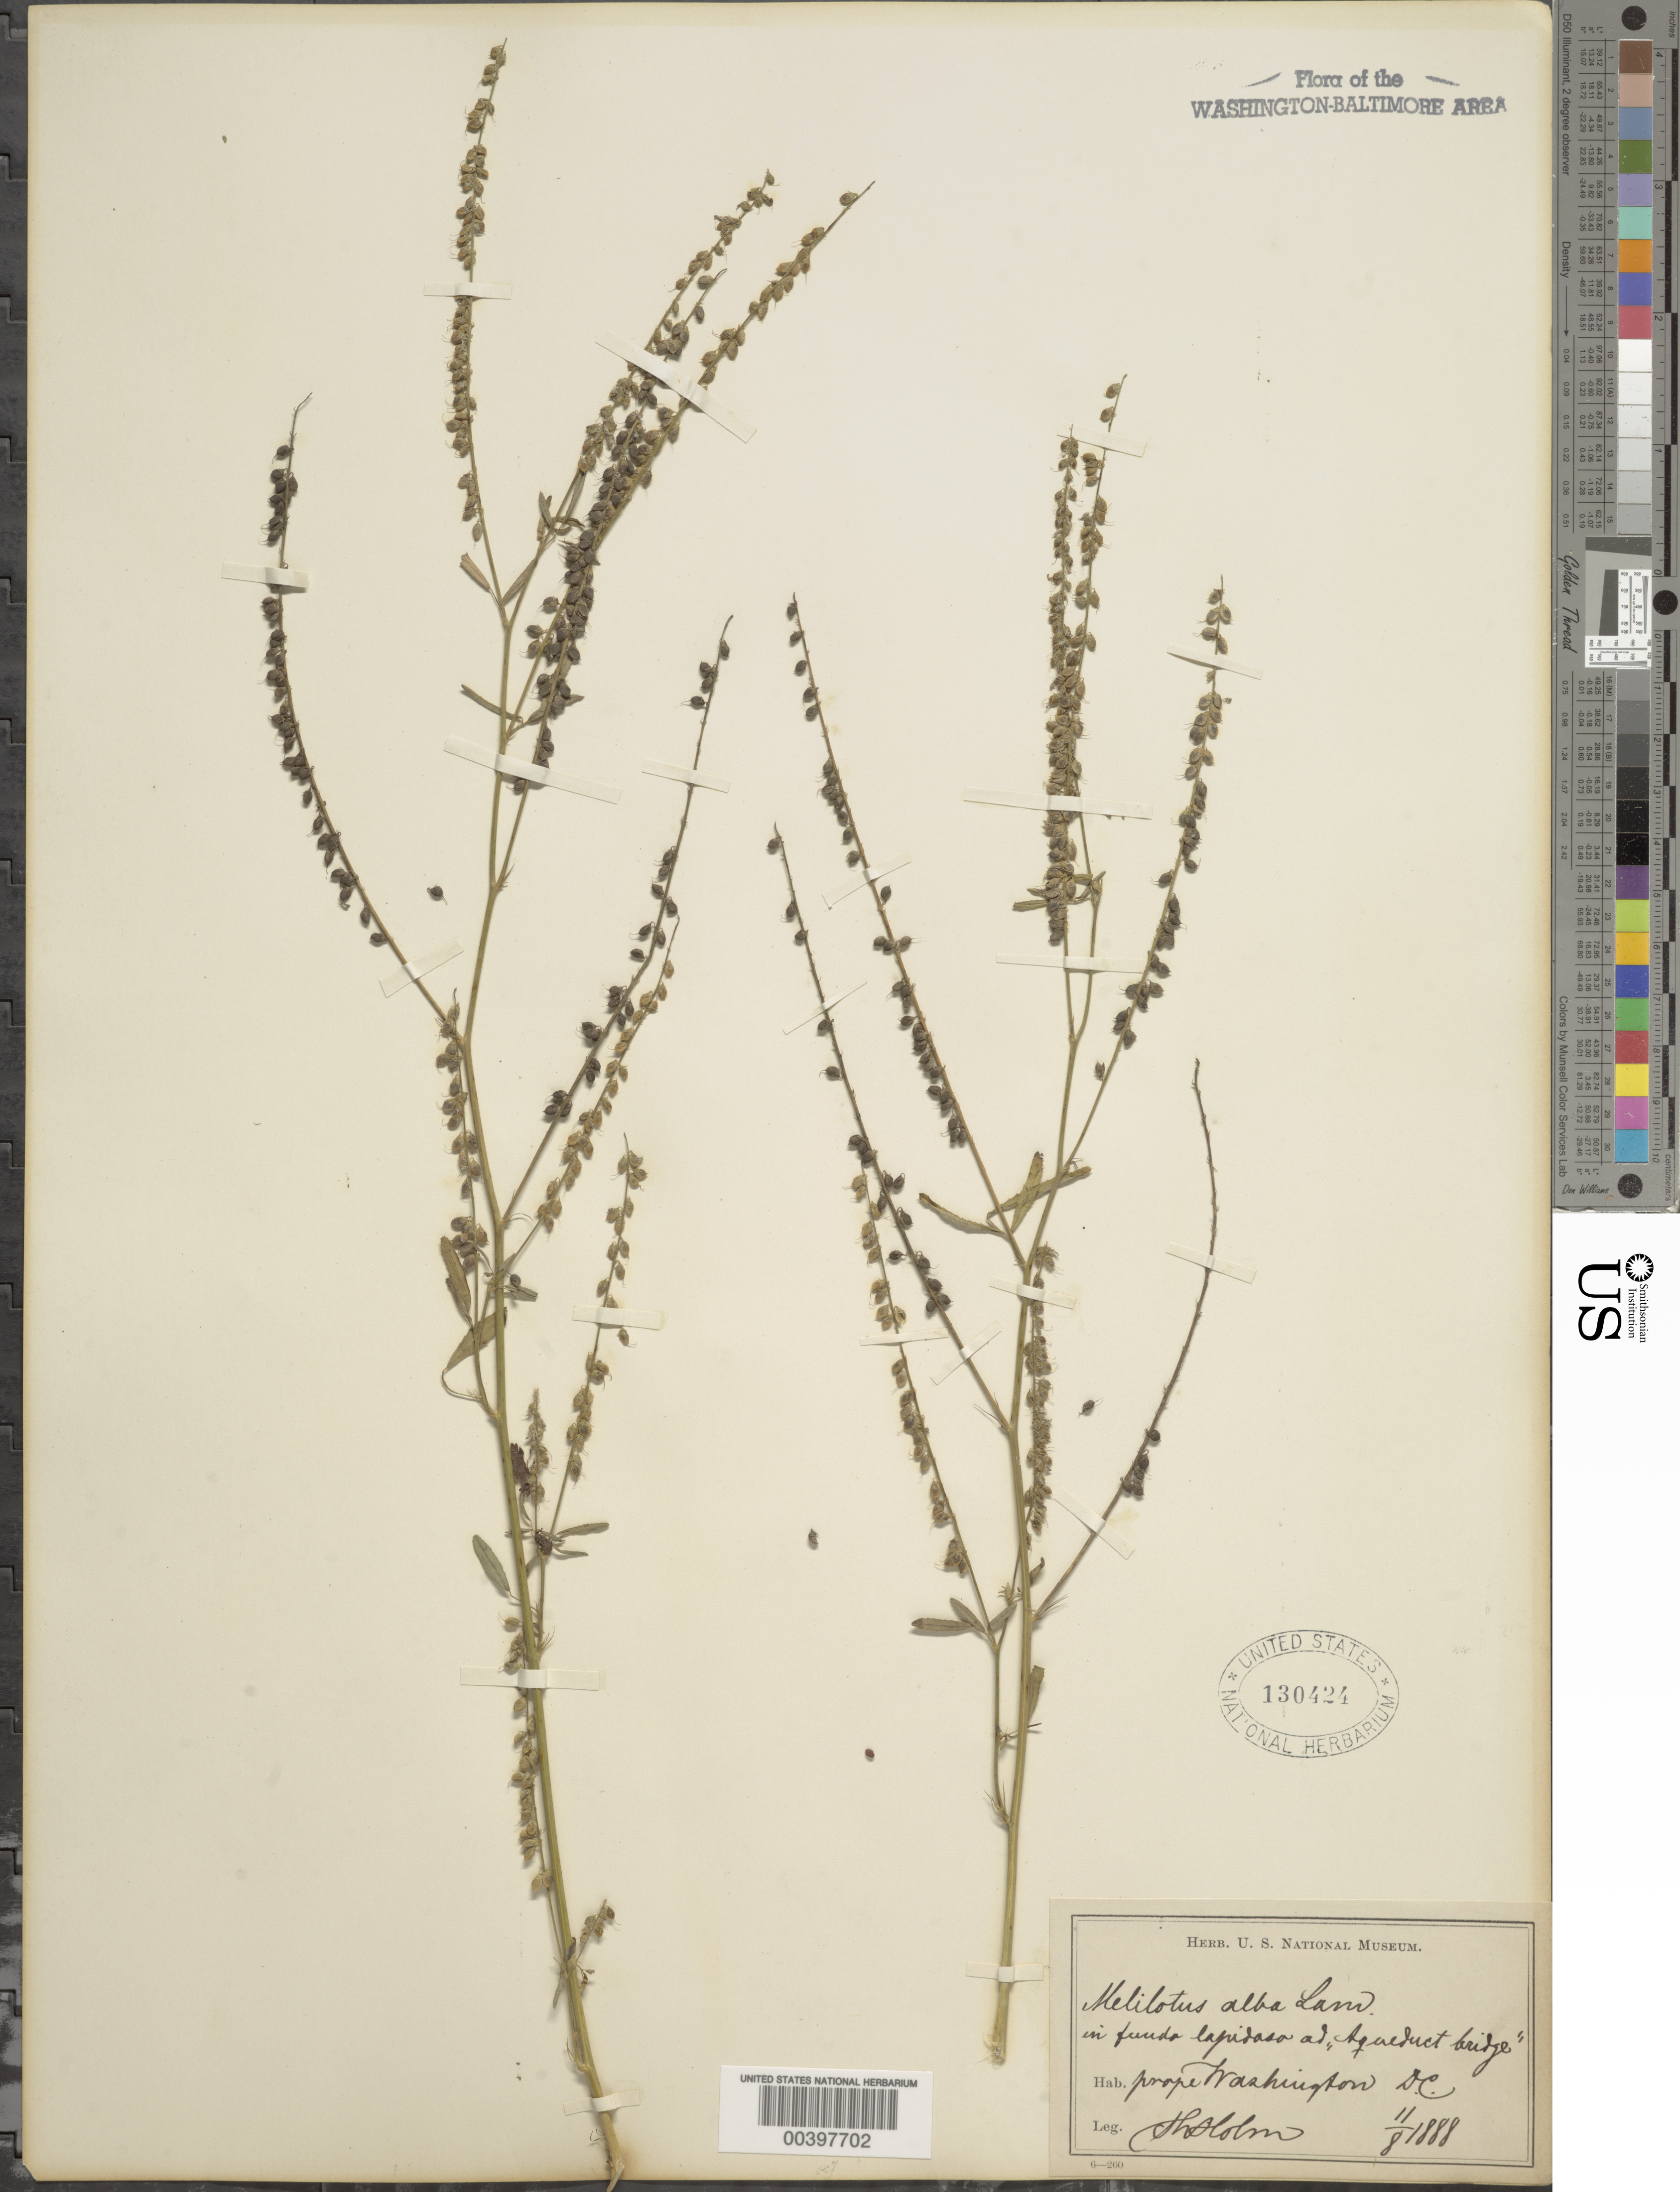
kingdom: Plantae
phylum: Tracheophyta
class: Magnoliopsida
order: Fabales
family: Fabaceae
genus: Melilotus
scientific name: Melilotus albus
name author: Medik.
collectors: T. Holm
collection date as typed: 11 Aug 1888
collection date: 1888-08-11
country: United States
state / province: Virginia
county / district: Fairfax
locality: Aqueduct Bridge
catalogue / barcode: US 130424